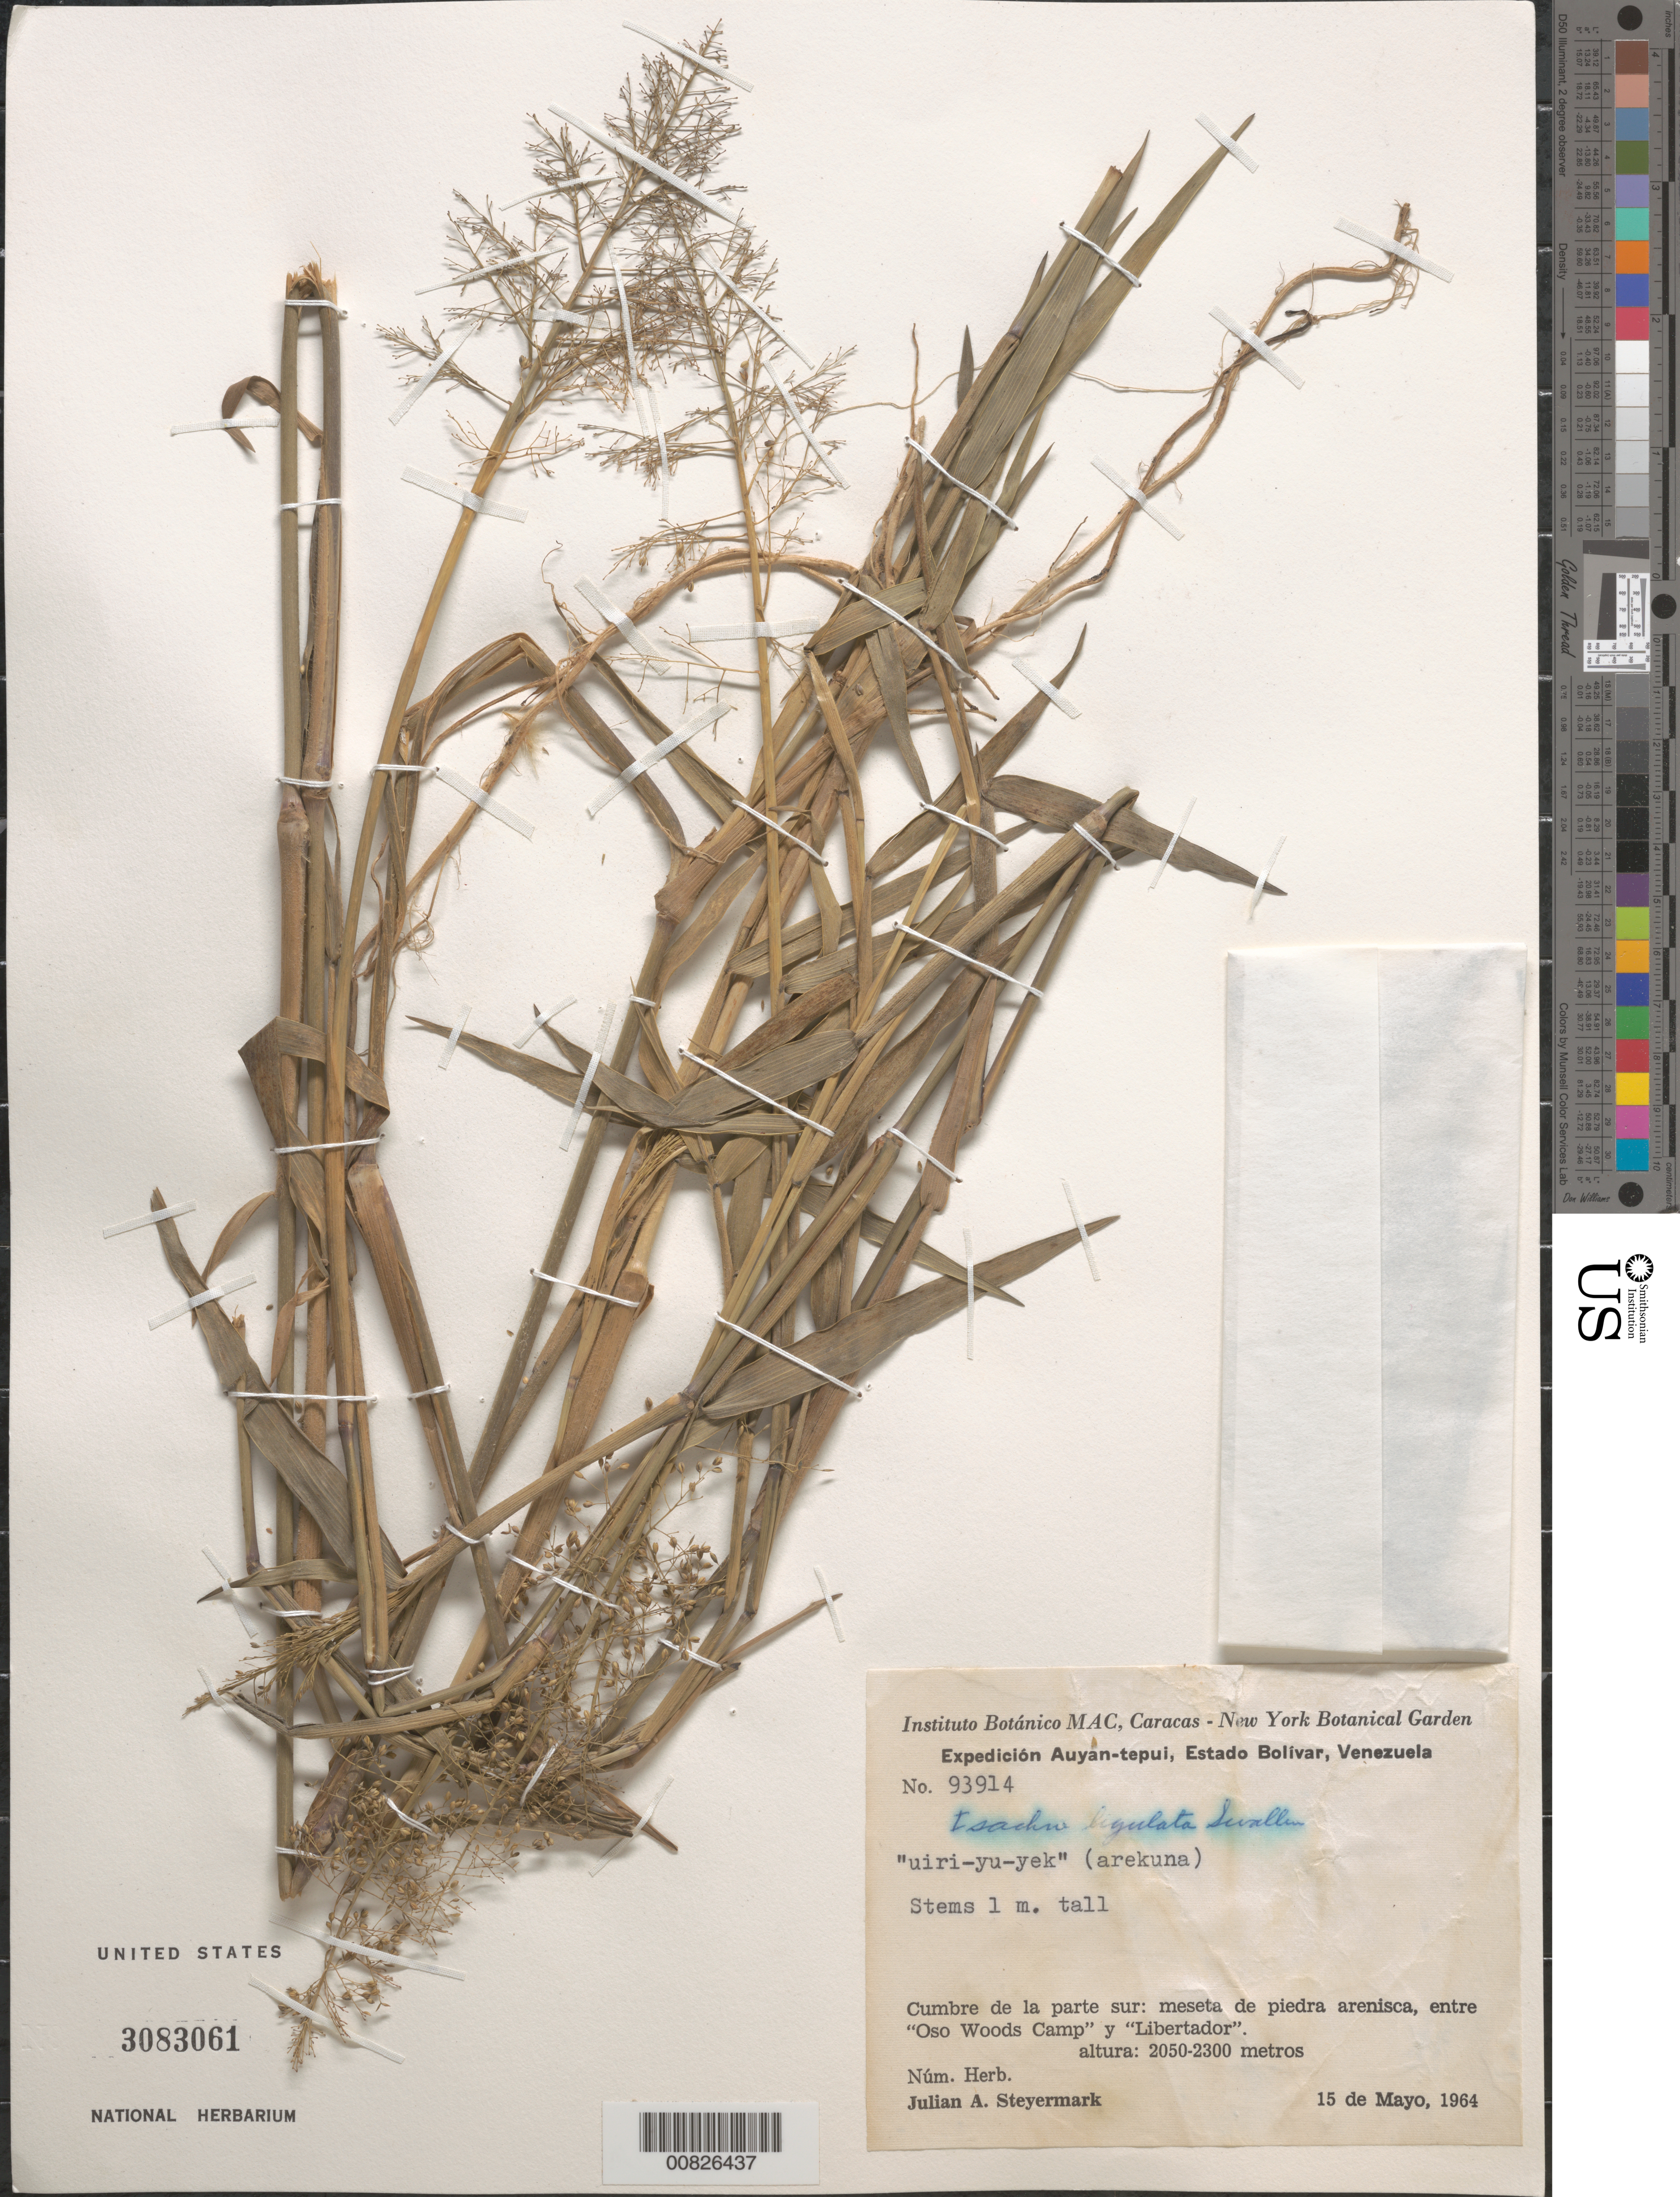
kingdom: Plantae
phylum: Tracheophyta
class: Liliopsida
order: Poales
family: Poaceae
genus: Isachne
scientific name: Isachne ligulata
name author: Swallen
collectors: J. Steyermark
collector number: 93914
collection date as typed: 15-May-64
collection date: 1964-05-15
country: Venezuela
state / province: Bolívar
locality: Auyan-tepuí, entre Oso Woods Camp y Libertador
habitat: Cumbre de la parte sur, meseta de piedra arenisca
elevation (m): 2050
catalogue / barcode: US 3083061